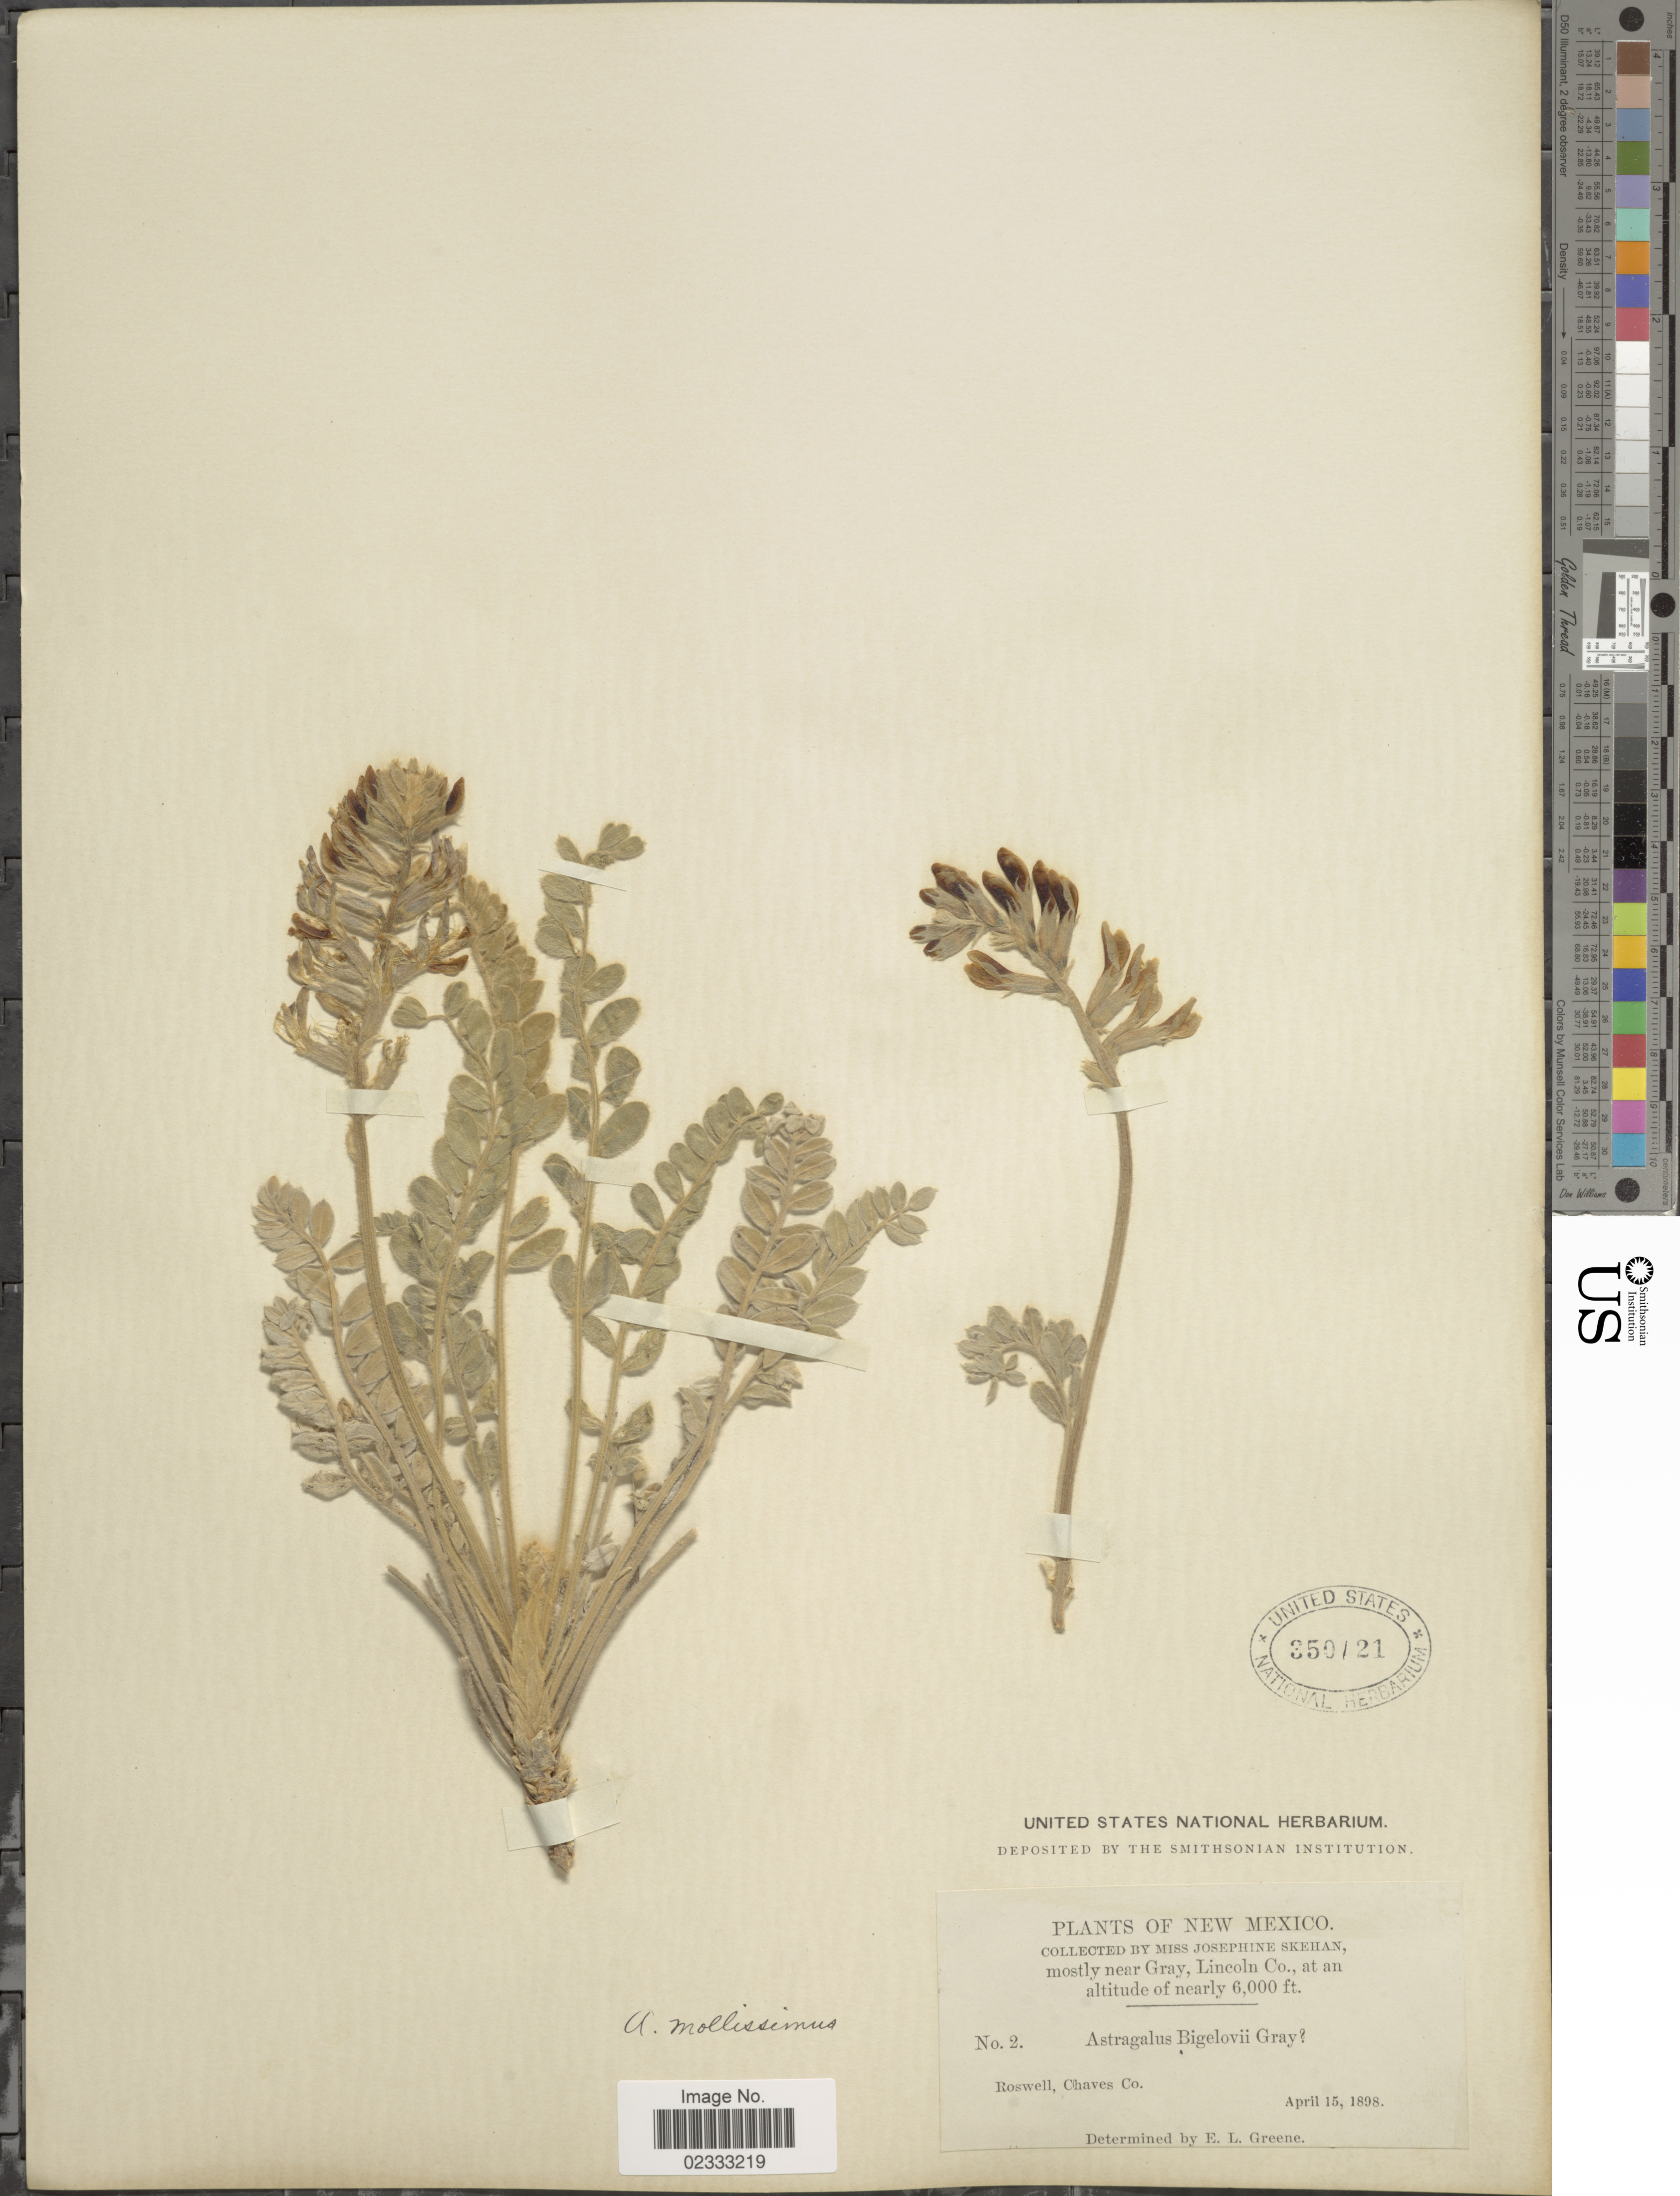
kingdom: Plantae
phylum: Tracheophyta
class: Magnoliopsida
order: Fabales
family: Fabaceae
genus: Astragalus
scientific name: Astragalus mollissimus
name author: Torr.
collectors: J. Skehan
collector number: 2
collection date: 1898-04-15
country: United States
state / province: New Mexico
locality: near Gray, Lincoln Co. Roswell, Chaves Co.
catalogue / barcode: US 350121